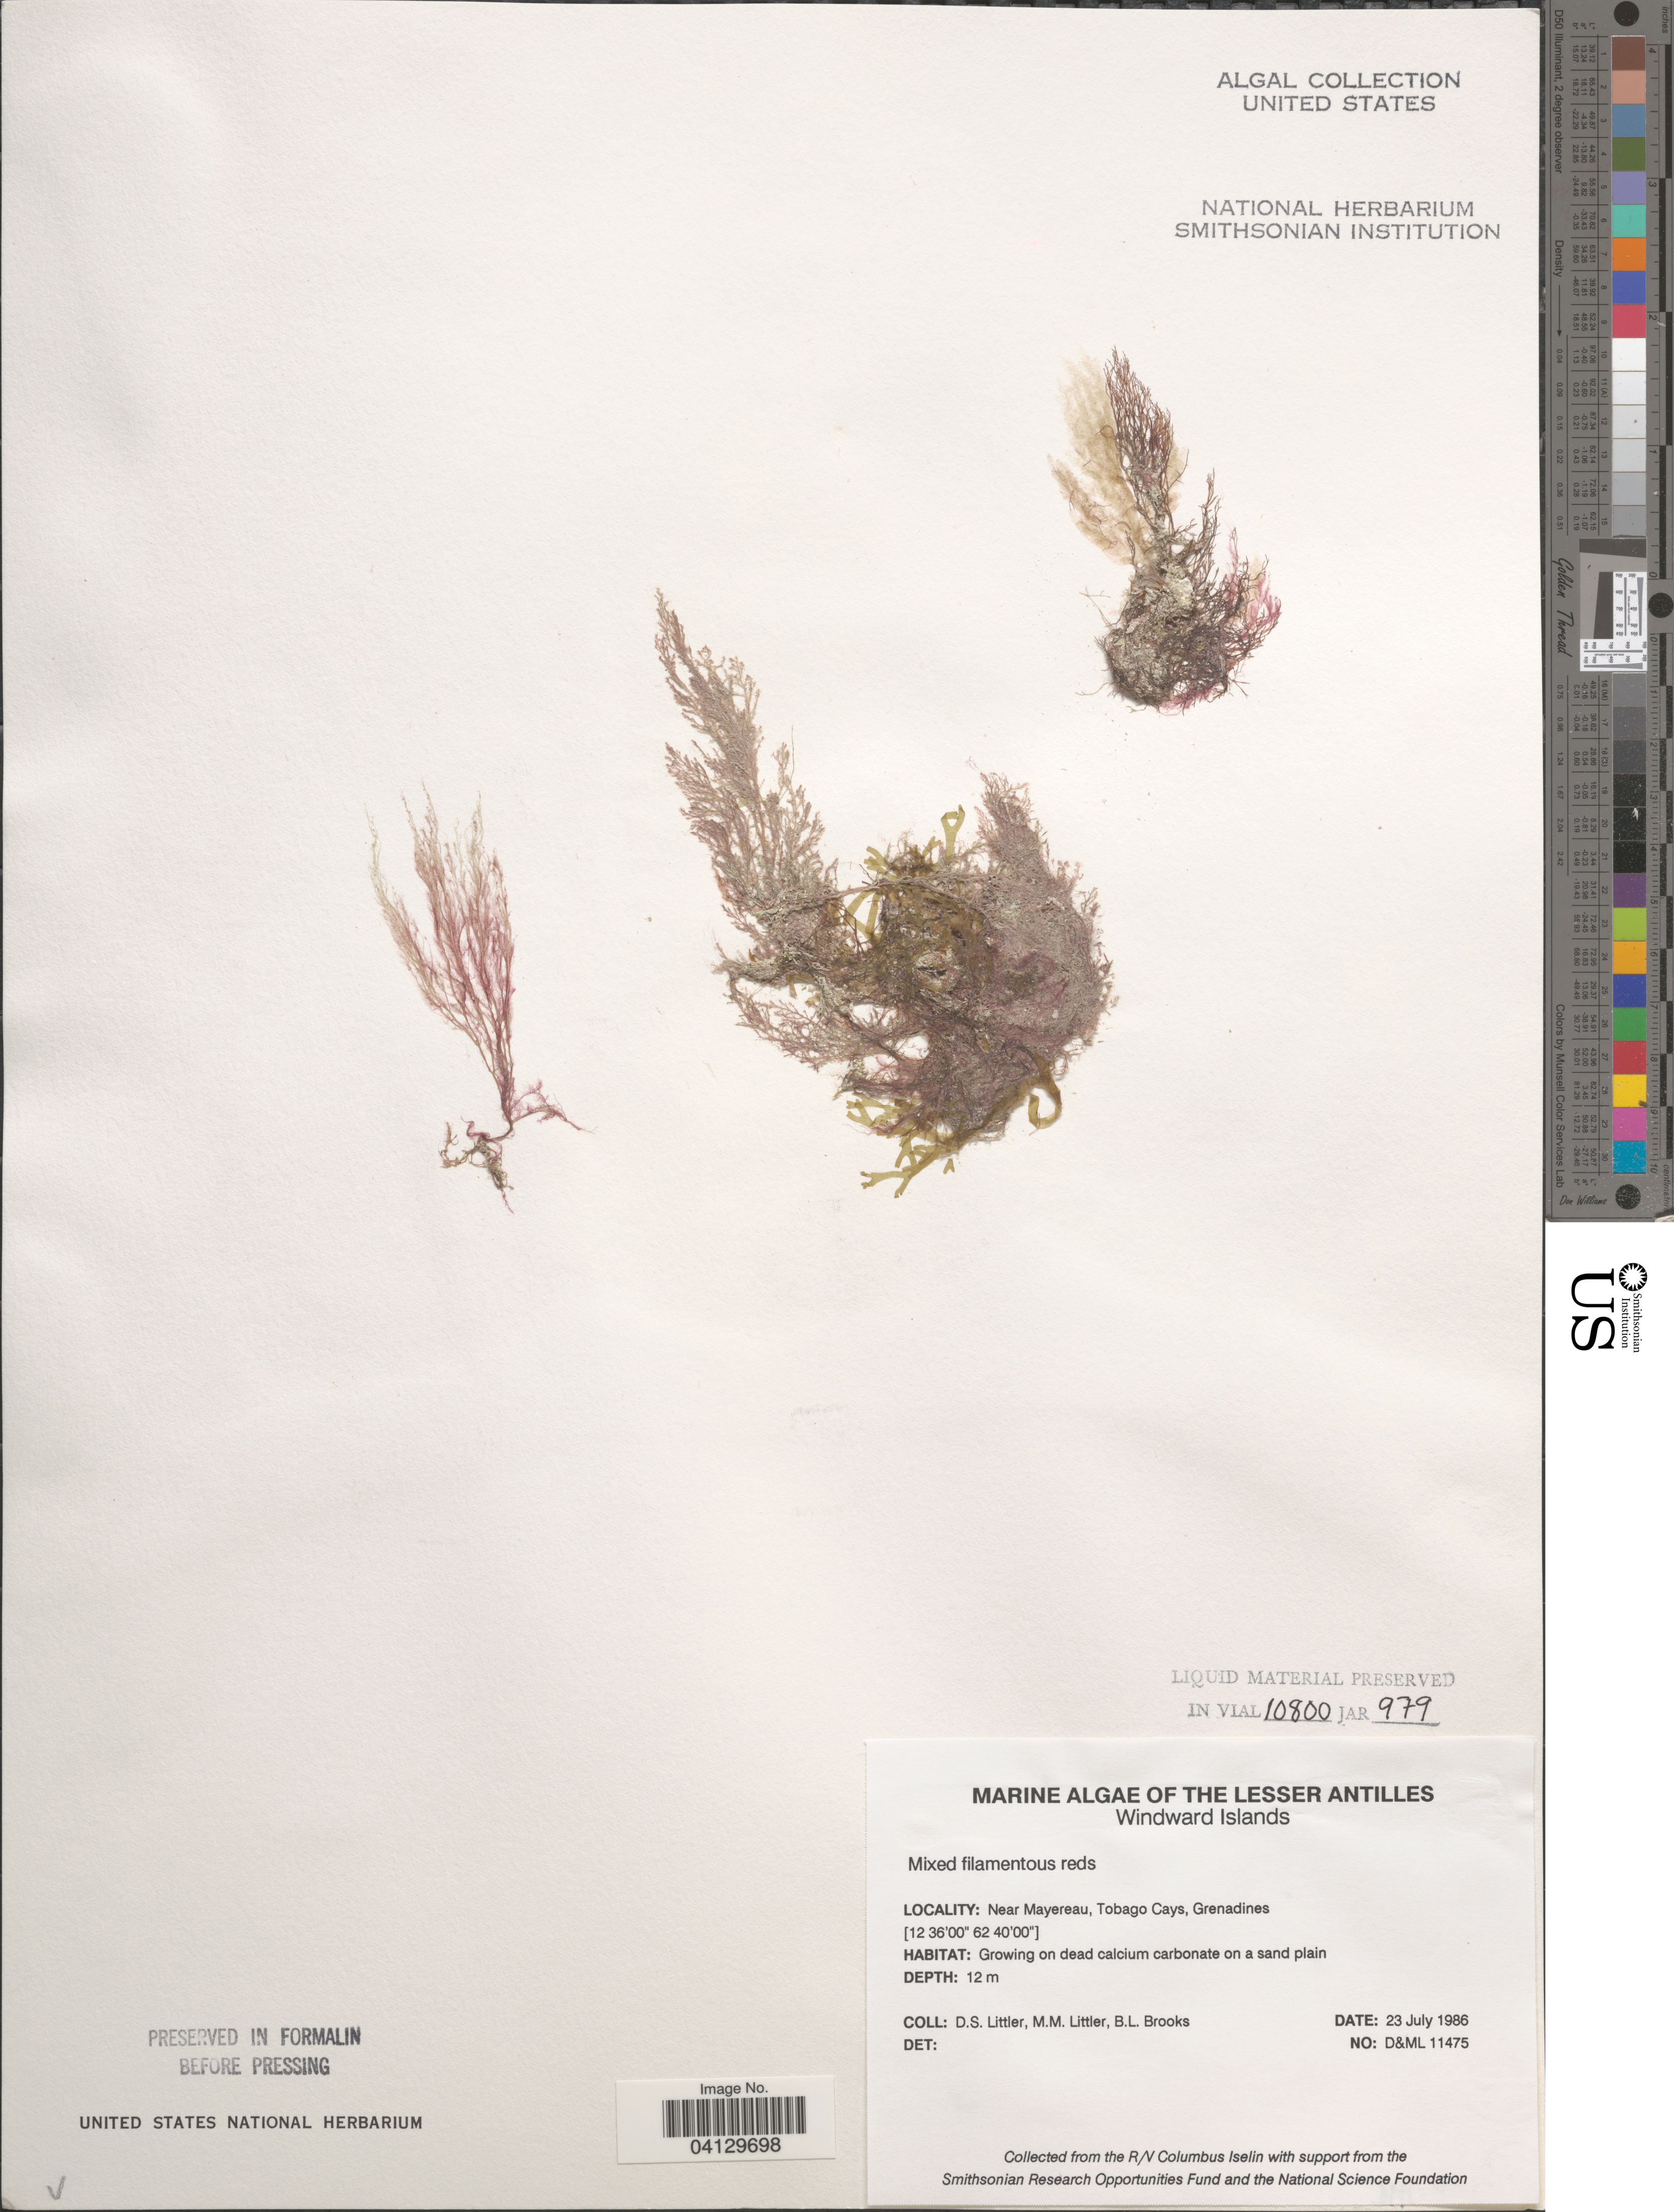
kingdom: Plantae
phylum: Rhodophyta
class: Florideophyceae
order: Ceramiales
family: Dasyaceae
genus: Dasya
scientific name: Dasya sp.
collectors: D. S. Littler & B. Brooks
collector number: D&ML11475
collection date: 1986-07-23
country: St. Vincent - Grenadines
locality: The Lesser Antilles. Windward Islands. Near Mayereau, Tobago Cays, Grenadines.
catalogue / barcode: US 328740